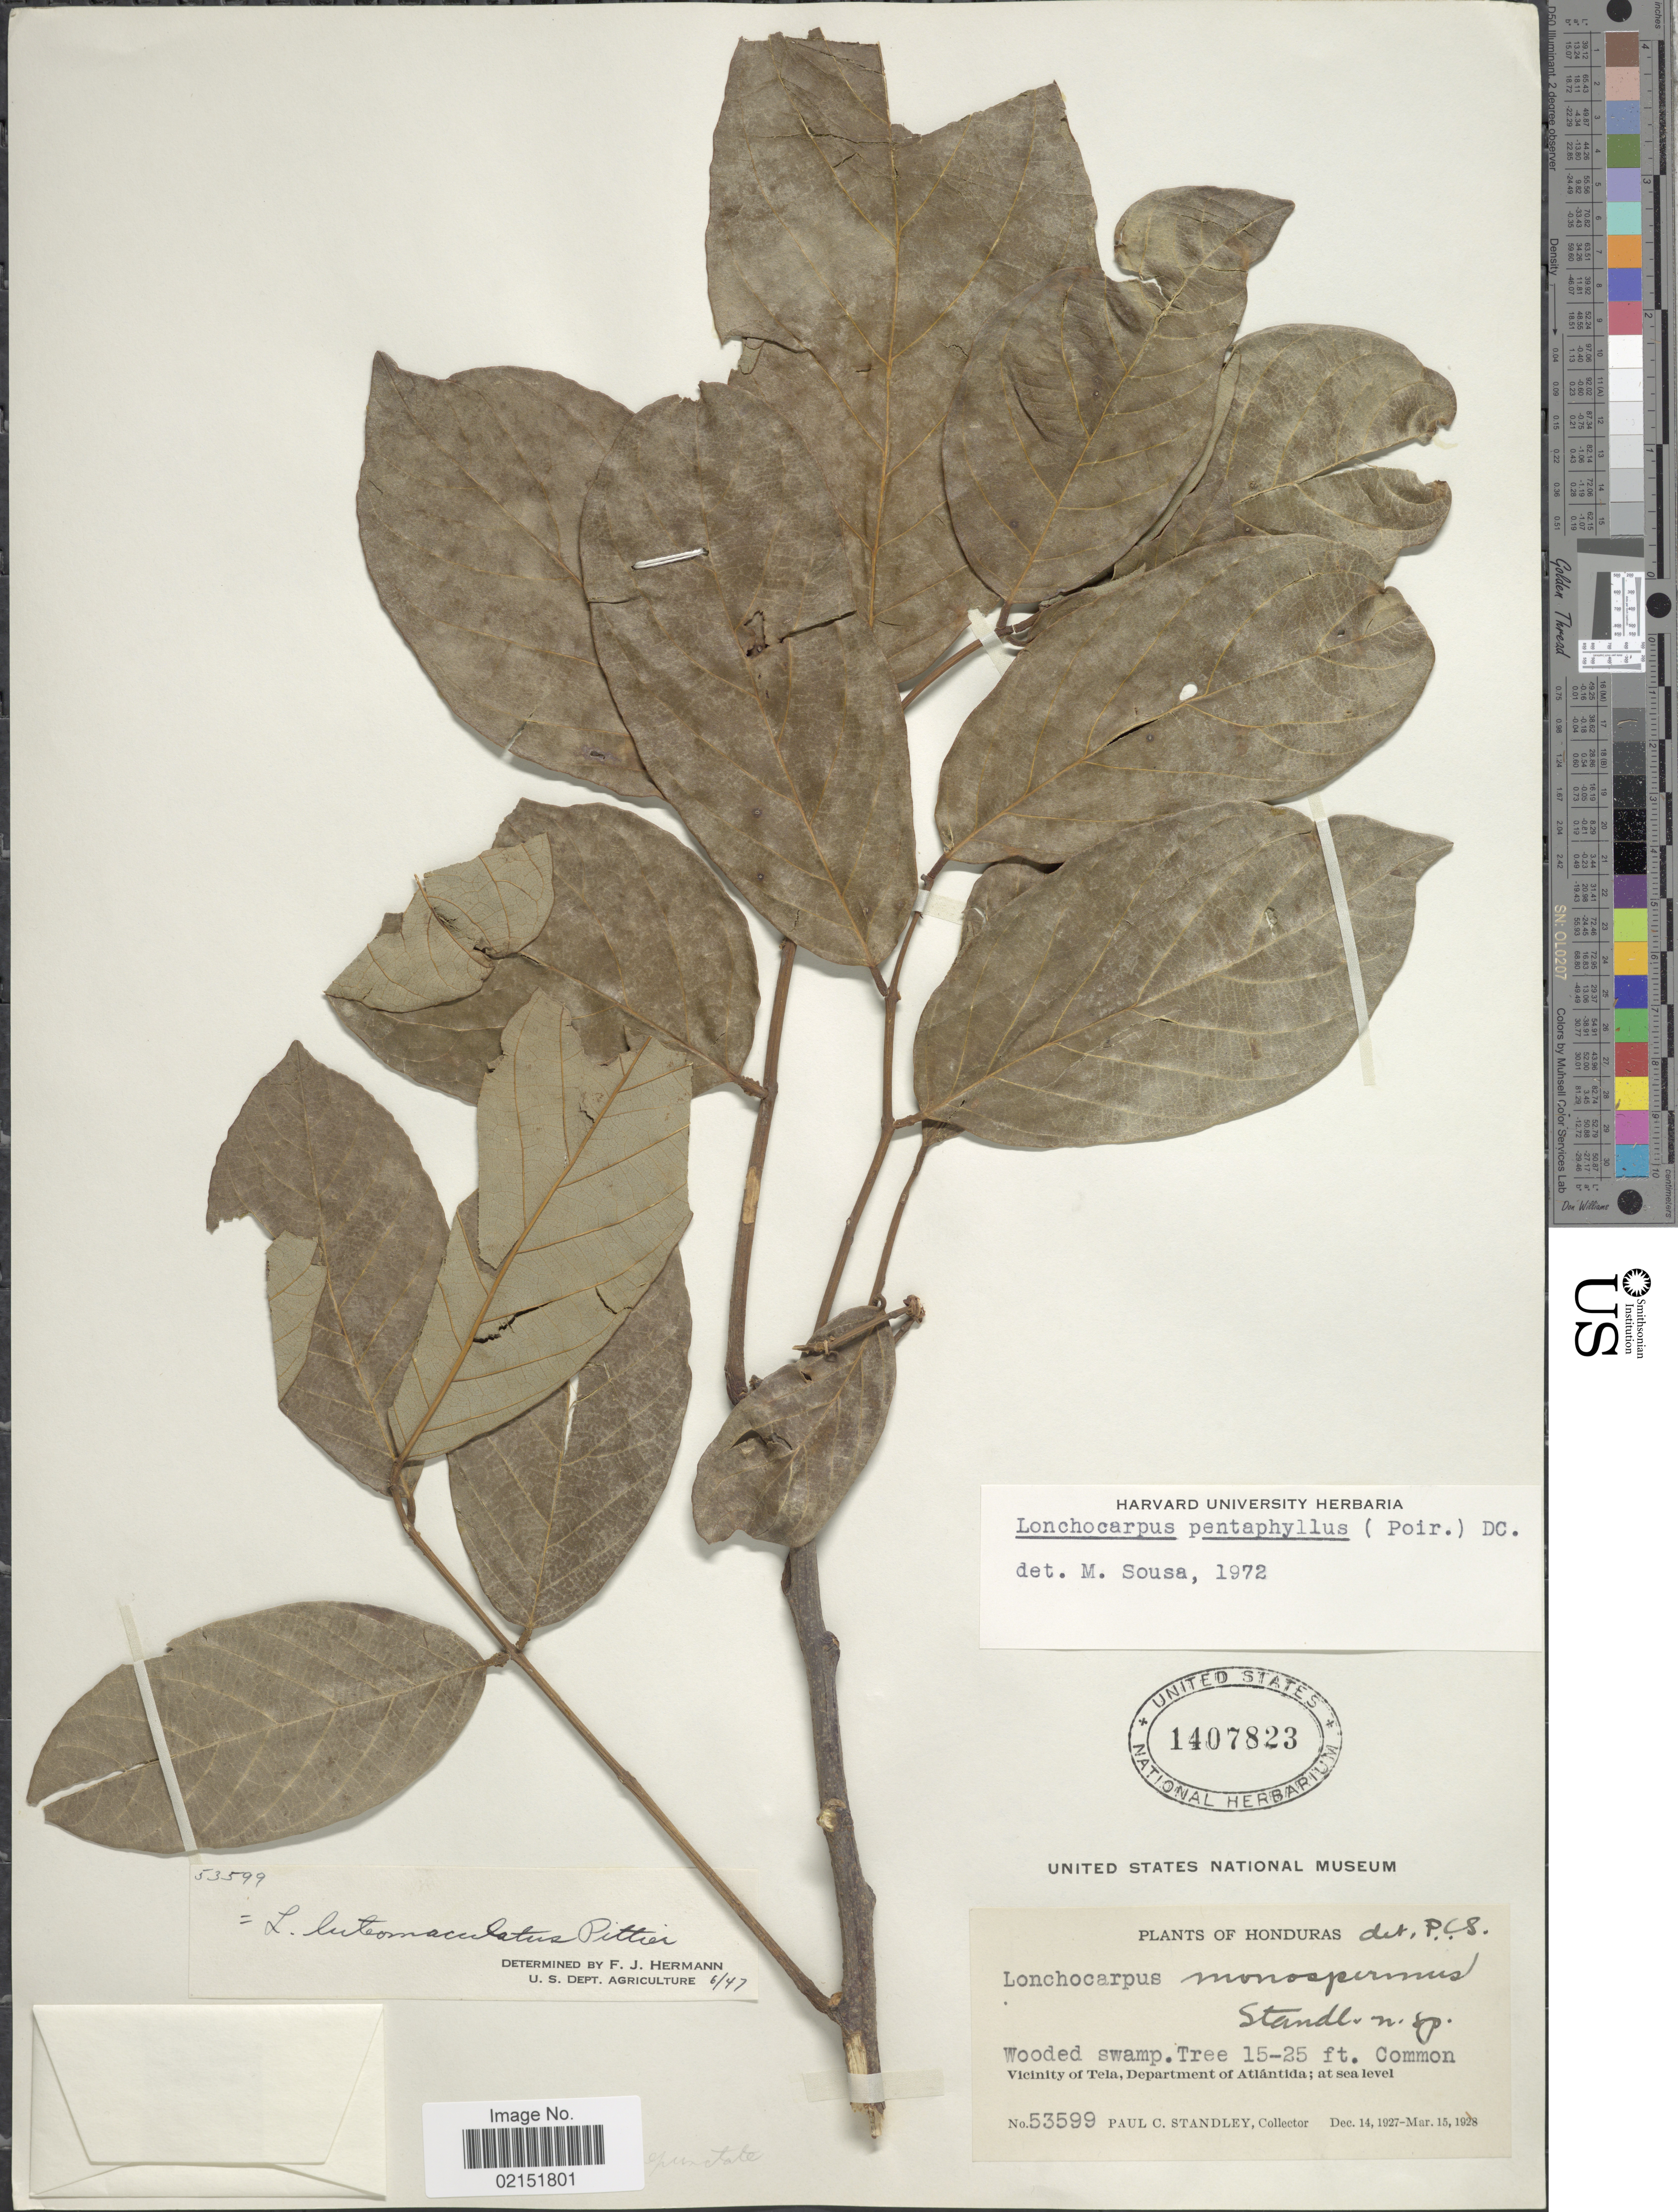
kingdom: Plantae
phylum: Tracheophyta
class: Magnoliopsida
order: Fabales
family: Fabaceae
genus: Lonchocarpus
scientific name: Lonchocarpus pentaphyllus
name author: (Poir.) DC.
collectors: P. C. Standley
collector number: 53599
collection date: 1927-12-14/1928-03-15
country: Honduras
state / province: Atlántida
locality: Vicinity of Tela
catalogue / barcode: US 1407823